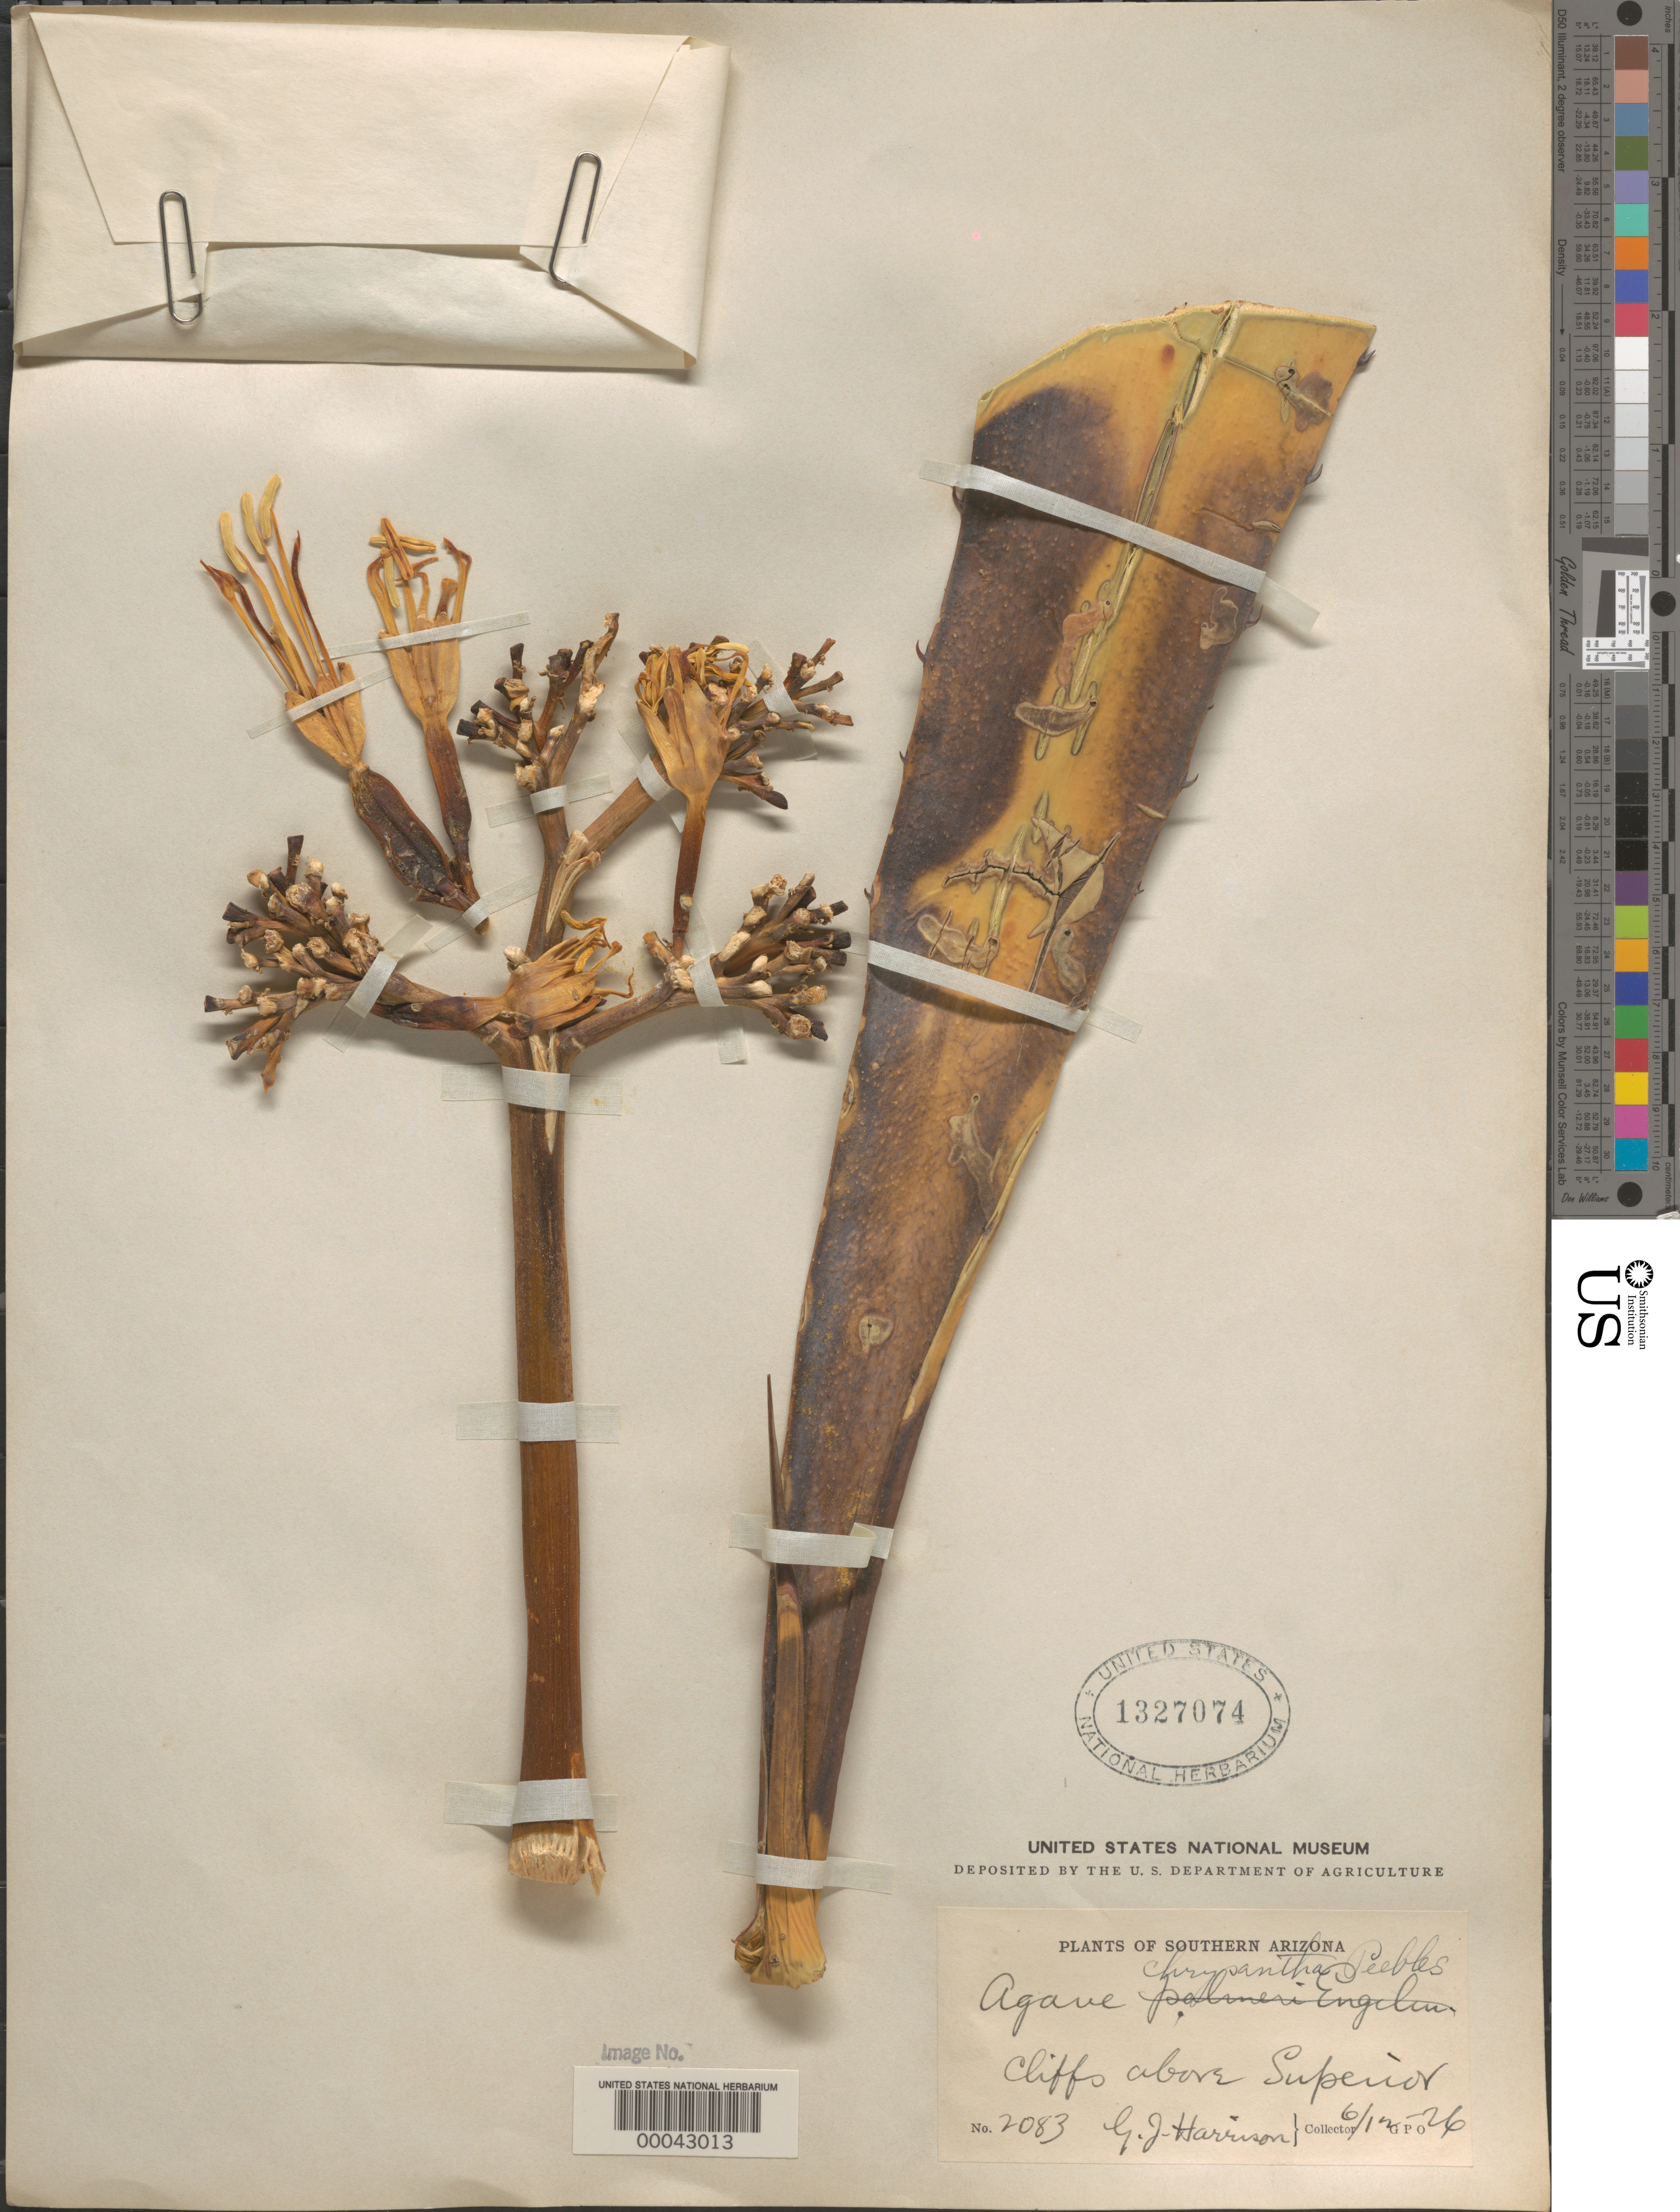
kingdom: Plantae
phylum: Tracheophyta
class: Liliopsida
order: Asparagales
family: Asparagaceae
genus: Agave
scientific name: Agave chrysantha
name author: Peebles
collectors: G. J. Harrison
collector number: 2083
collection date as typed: Transcribed d/m/y: 12/6/26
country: United States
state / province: Arizona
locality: Southern Arizona. Cliffs above Superior.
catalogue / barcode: US 1327074